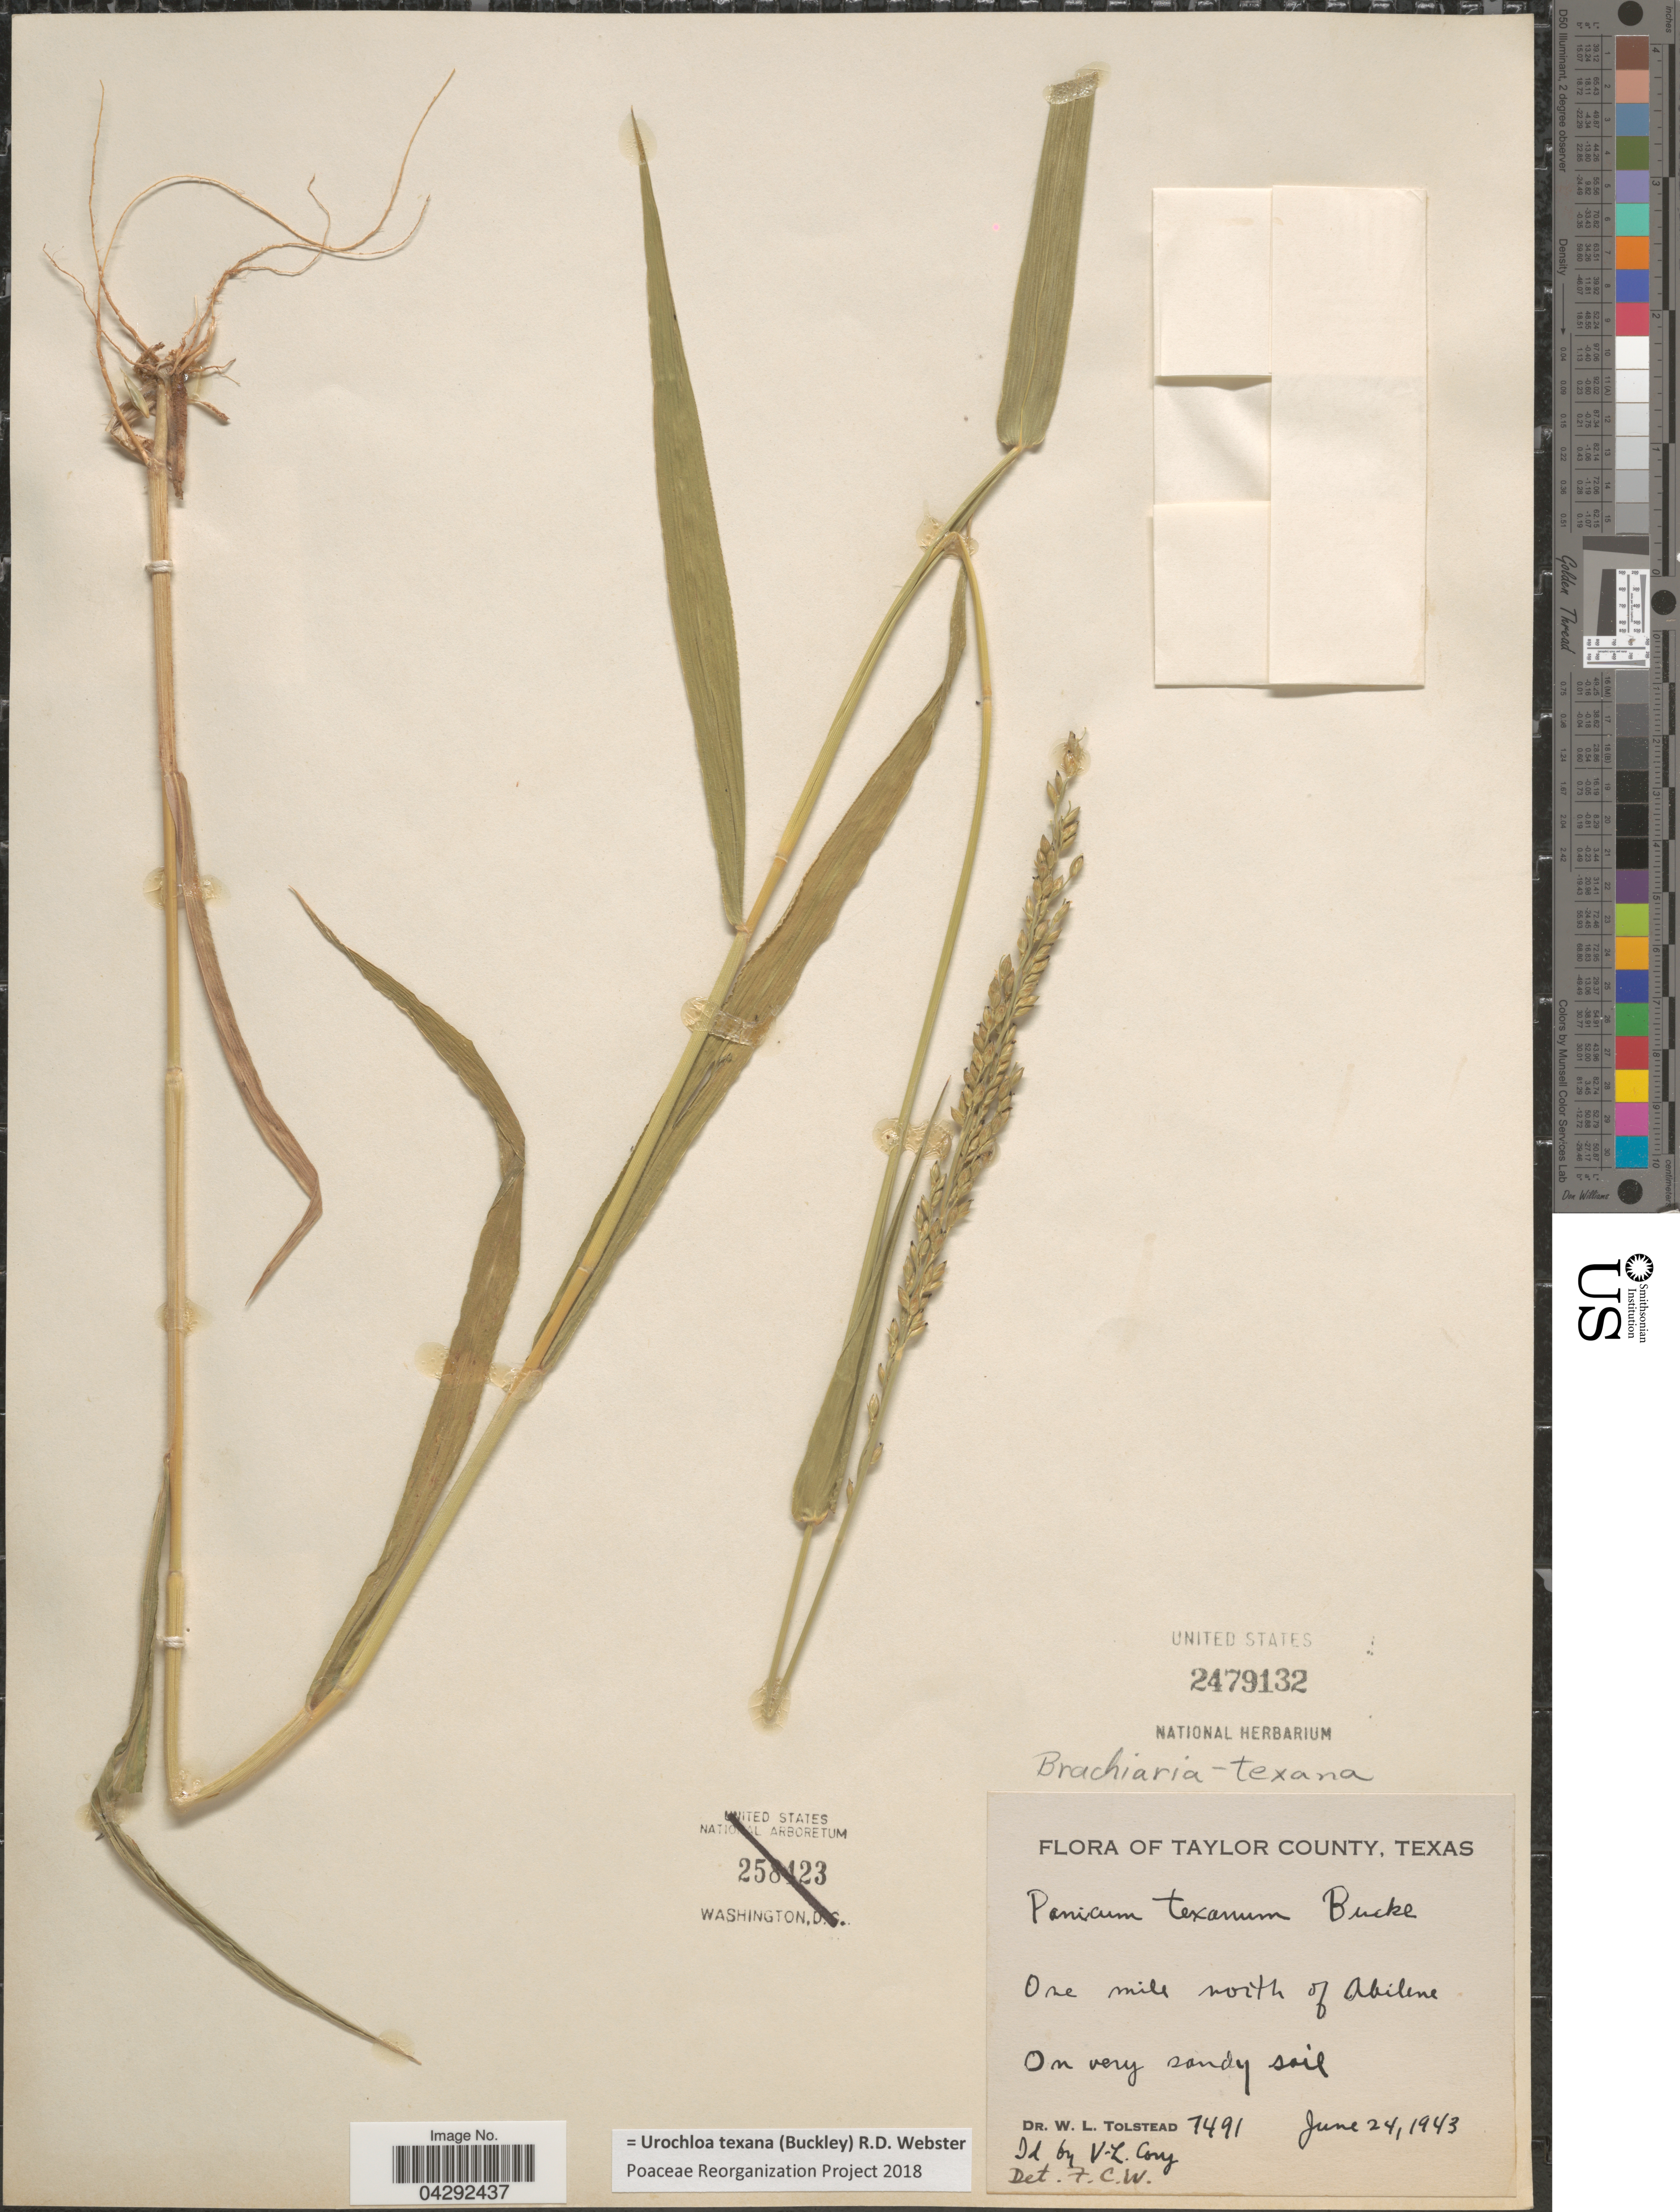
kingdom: Plantae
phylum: Tracheophyta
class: Liliopsida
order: Poales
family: Poaceae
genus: Urochloa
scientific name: Urochloa texana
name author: (Buckley) R.D. Webster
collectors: W. Tolstead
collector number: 7491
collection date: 1943-06-24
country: United States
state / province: Texas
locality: Taylor County. One mile north of Abilene.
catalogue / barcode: US 2479132